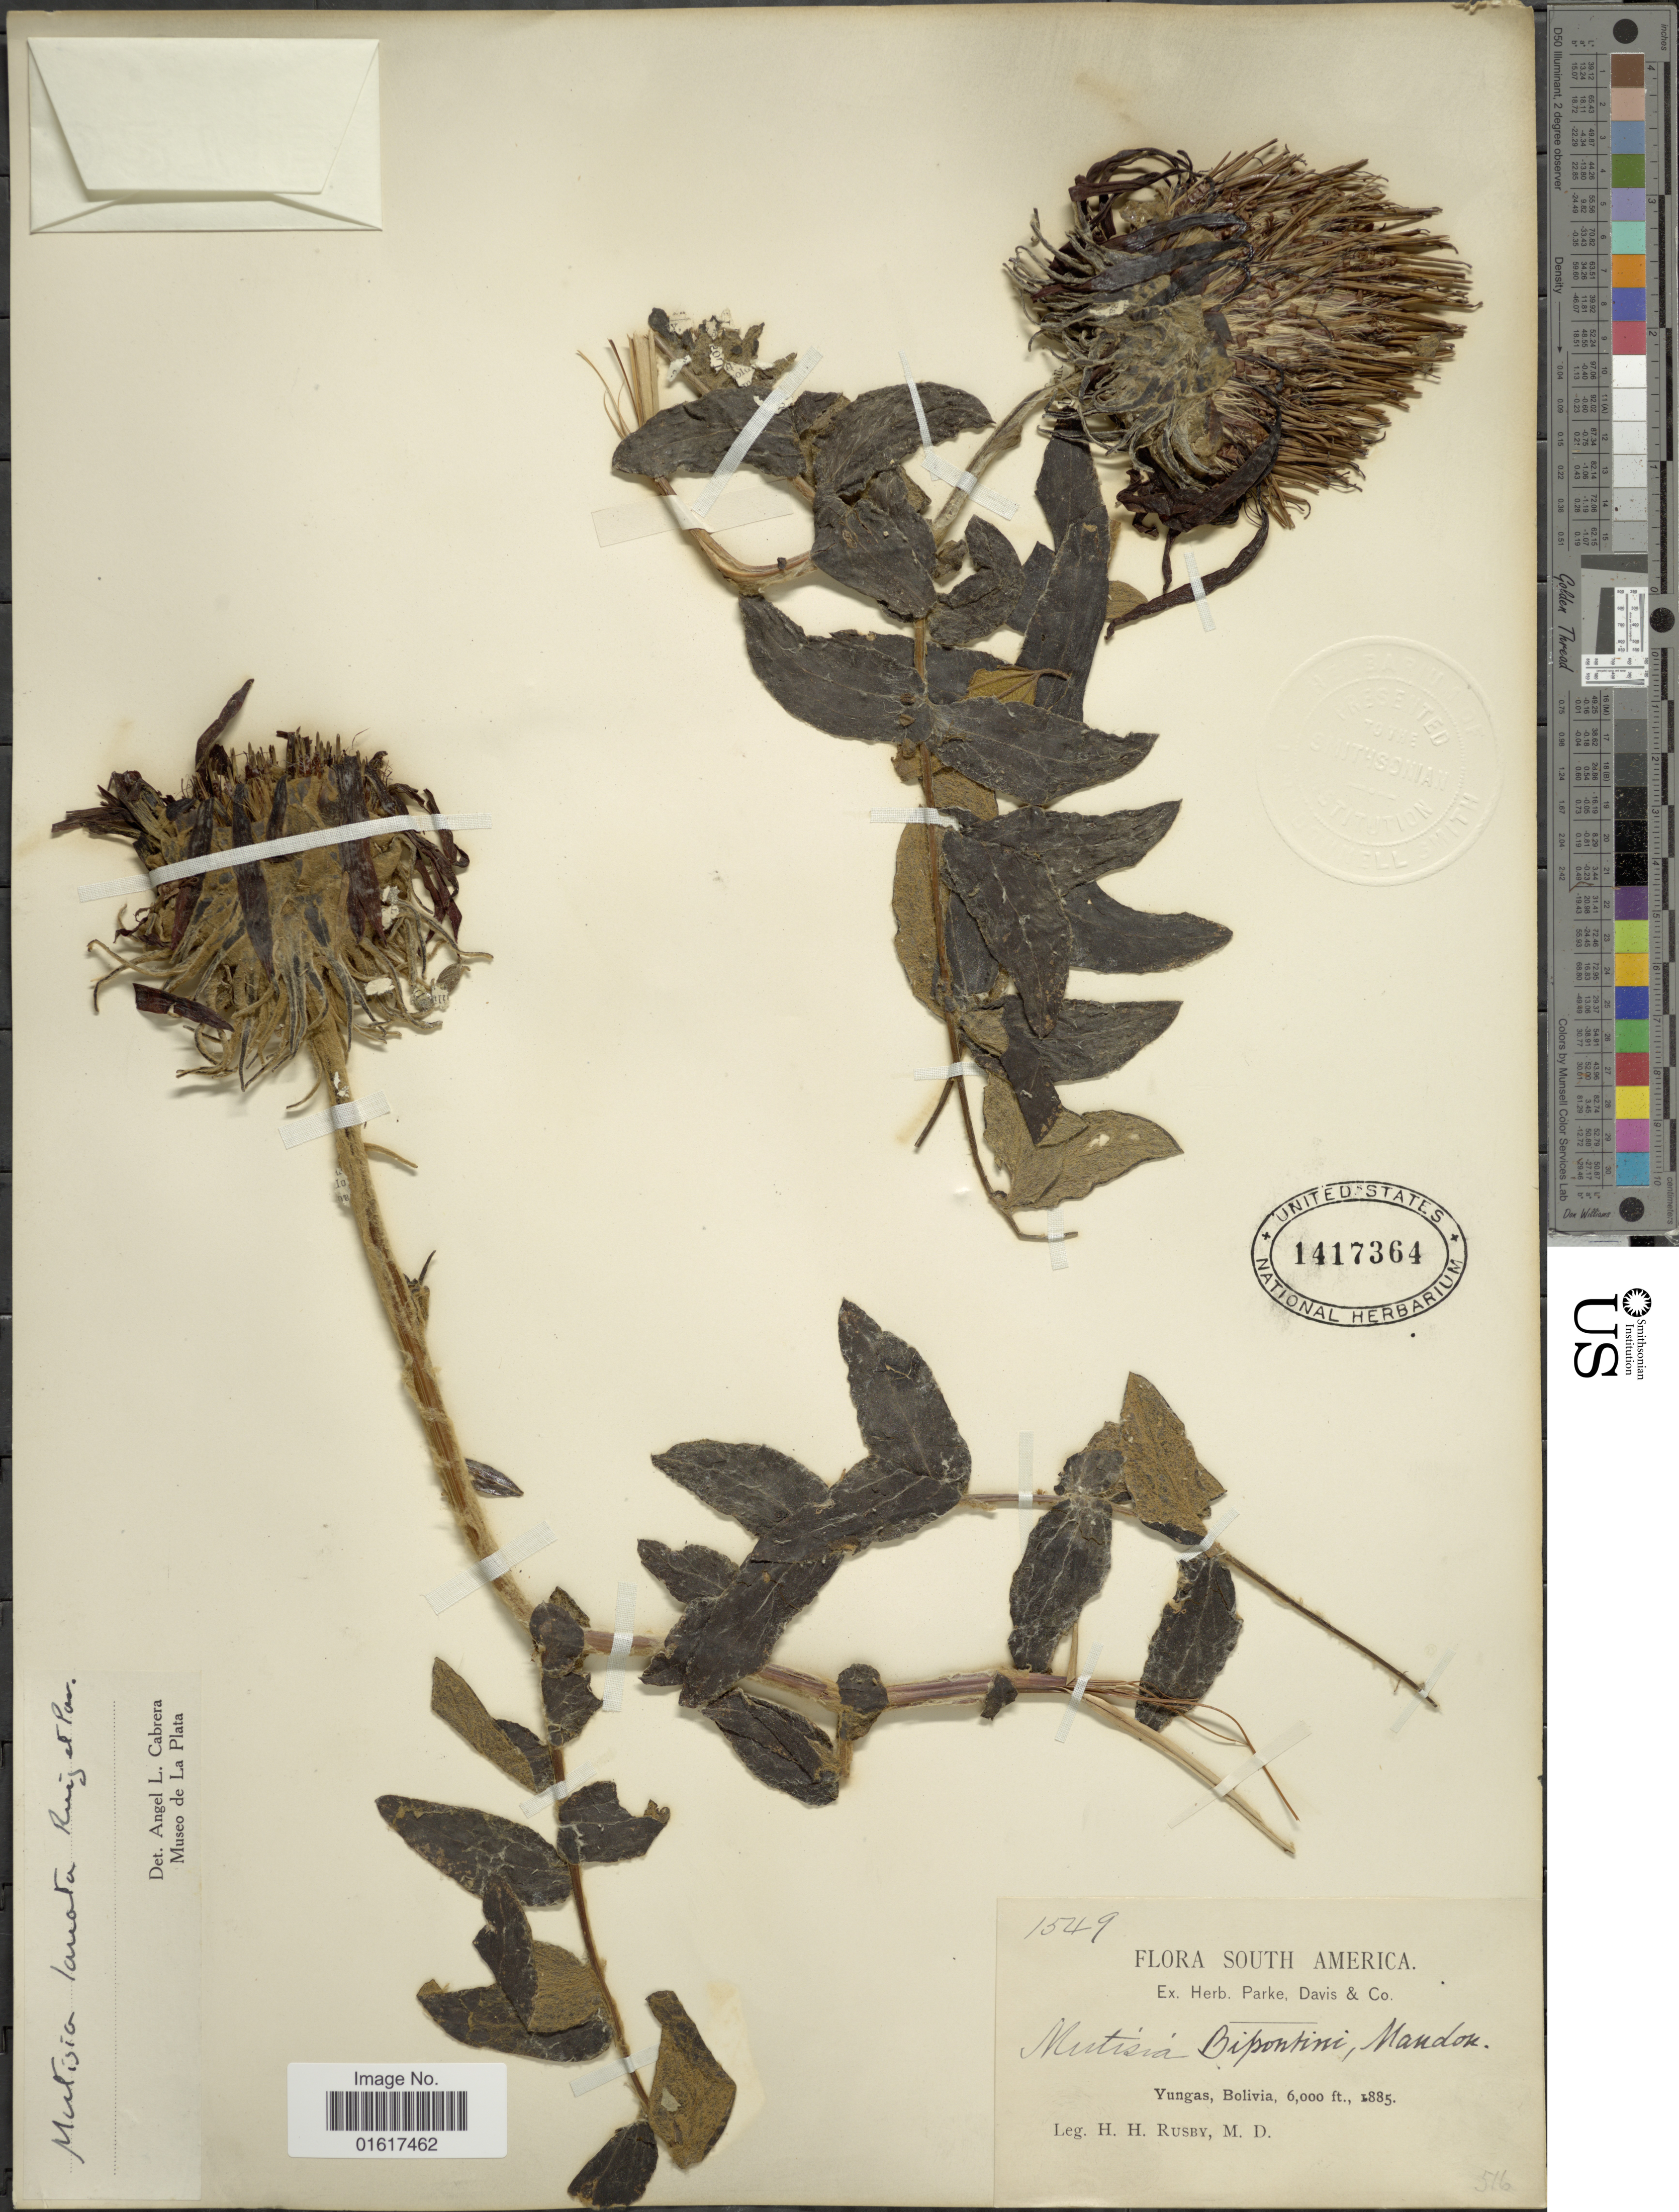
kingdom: Plantae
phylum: Tracheophyta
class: Magnoliopsida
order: Asterales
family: Asteraceae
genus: Mutisia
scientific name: Mutisia lanata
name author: Ruiz & Pav.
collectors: H. H. Rusby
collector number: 1549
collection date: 1885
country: Bolivia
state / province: La Paz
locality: Yungas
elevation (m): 1829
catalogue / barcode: US 1417364